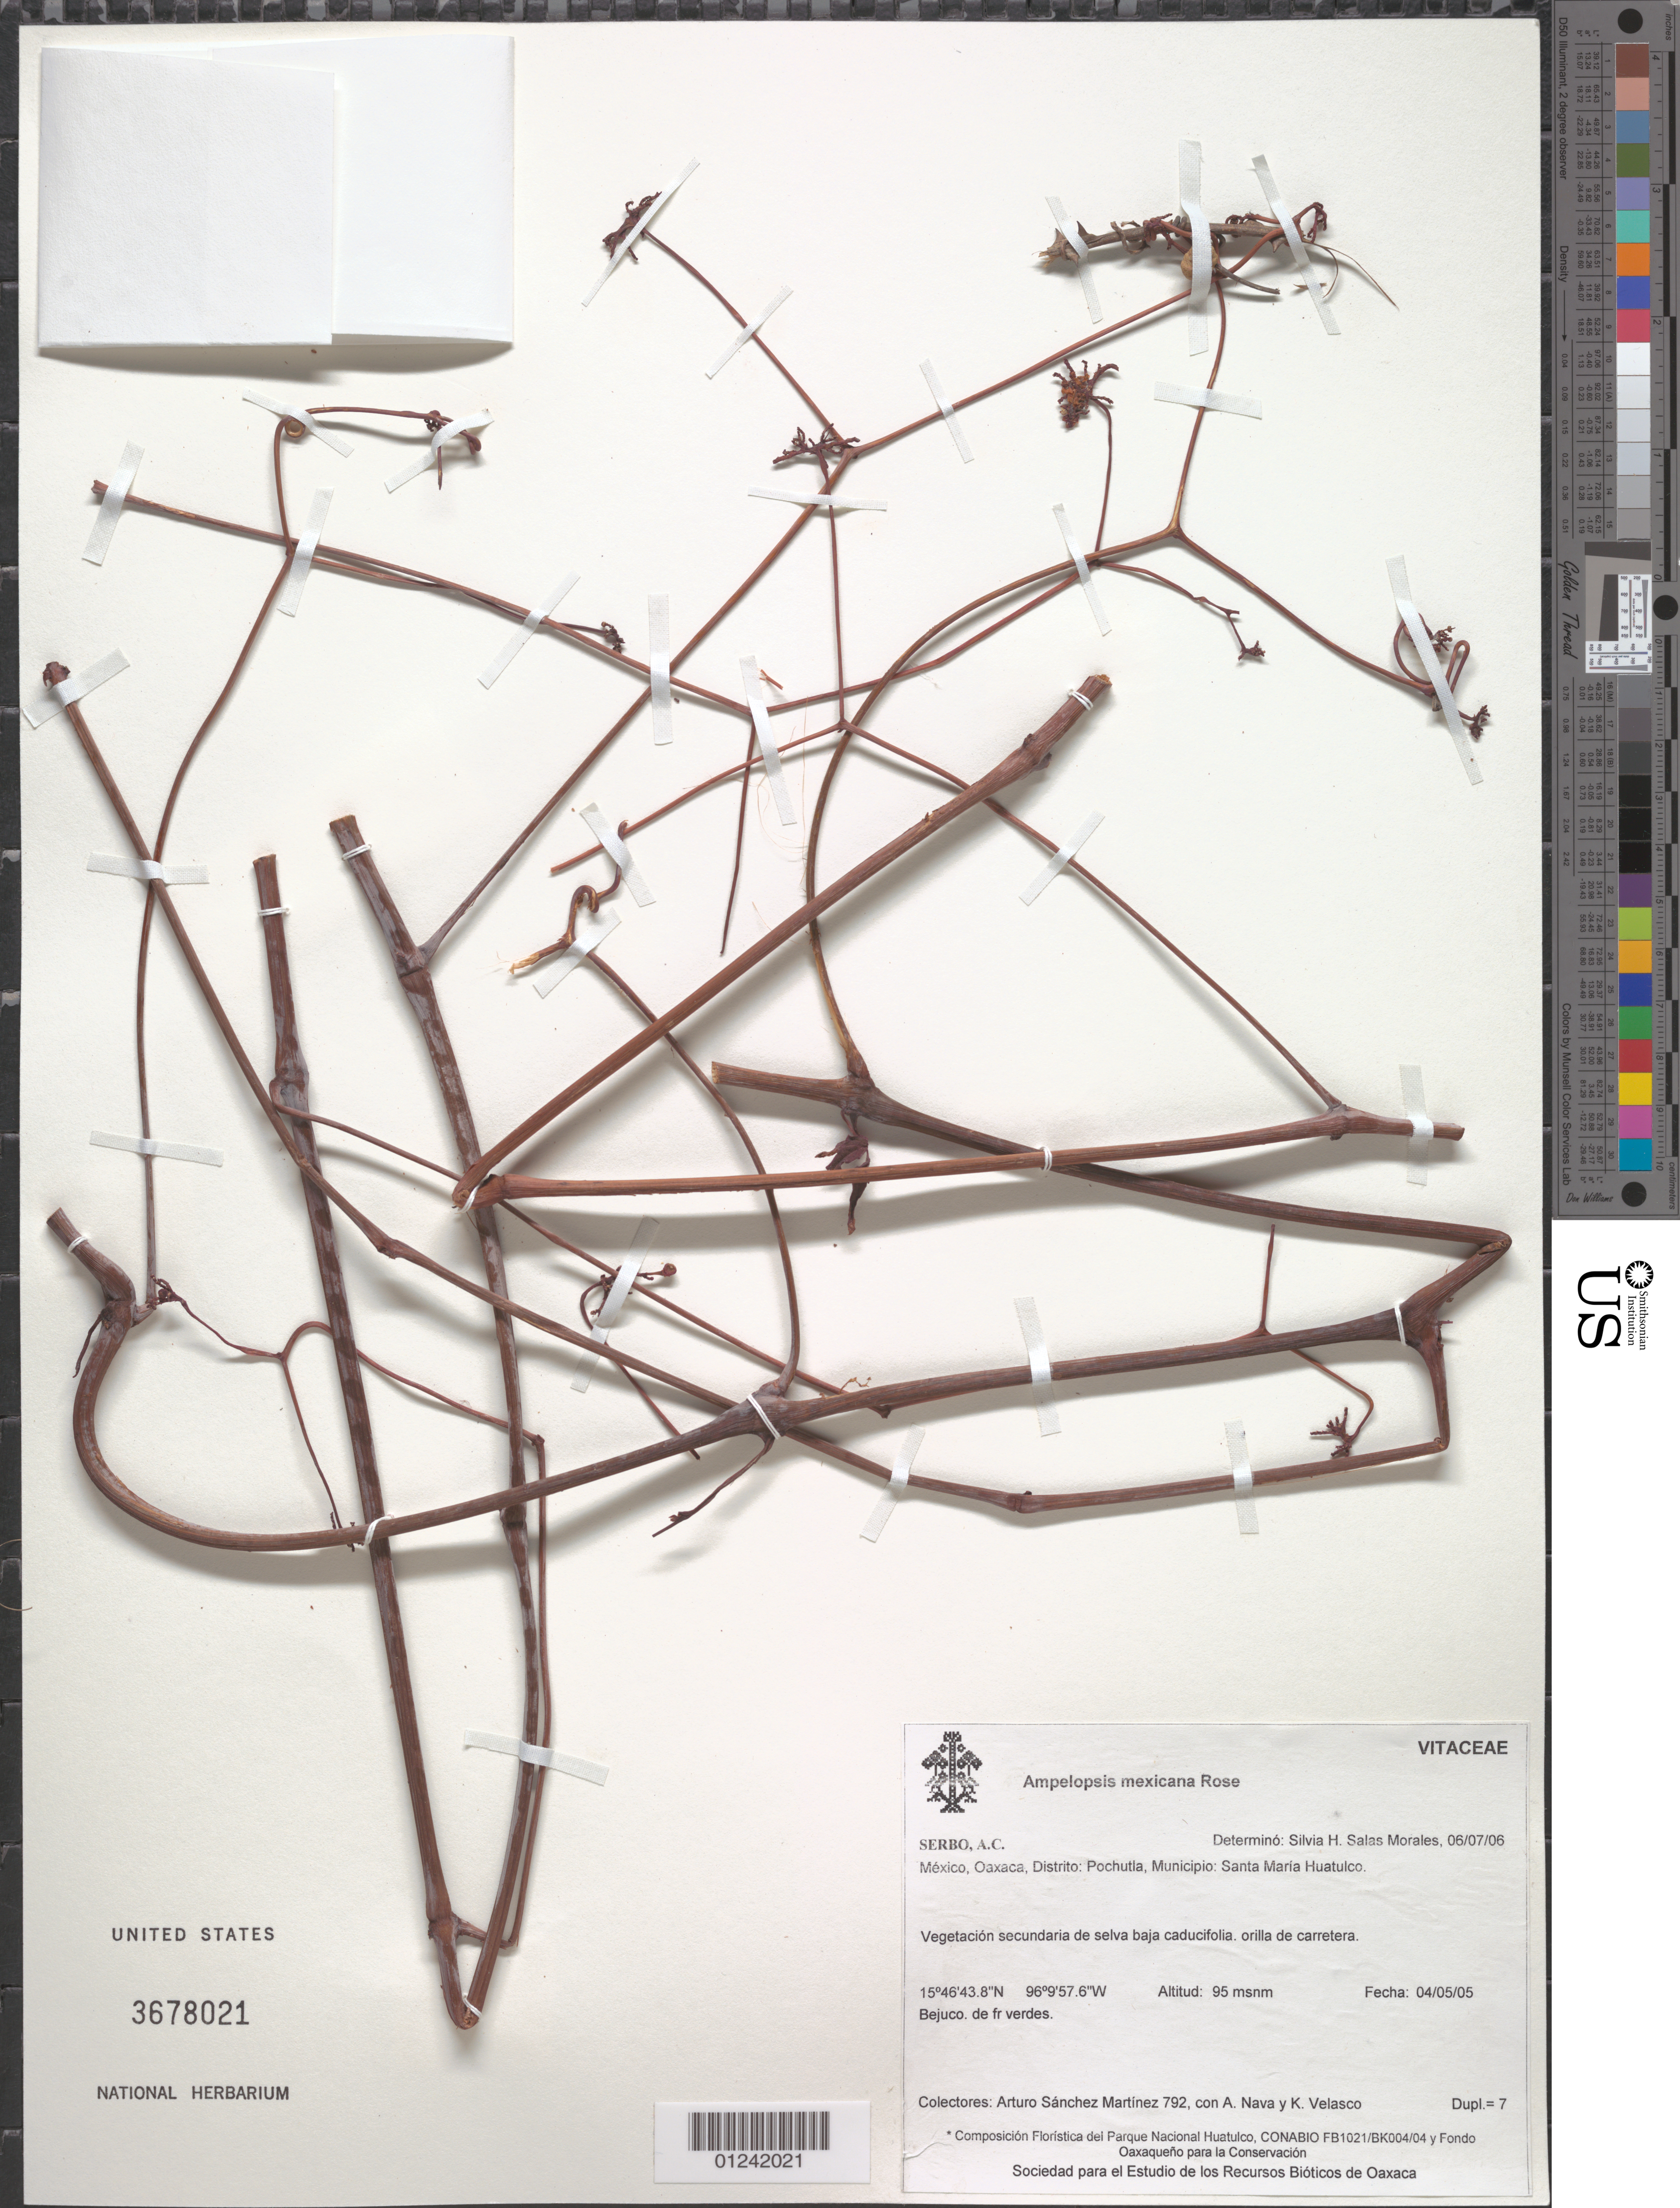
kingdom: Plantae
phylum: Tracheophyta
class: Magnoliopsida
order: Vitales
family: Vitaceae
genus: Ampelopsis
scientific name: Ampelopsis mexicana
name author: Rose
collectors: A. Martínez S.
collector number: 792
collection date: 2005-05-04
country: Mexico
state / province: Oaxaca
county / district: Pochutla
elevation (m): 95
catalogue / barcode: US 3678021